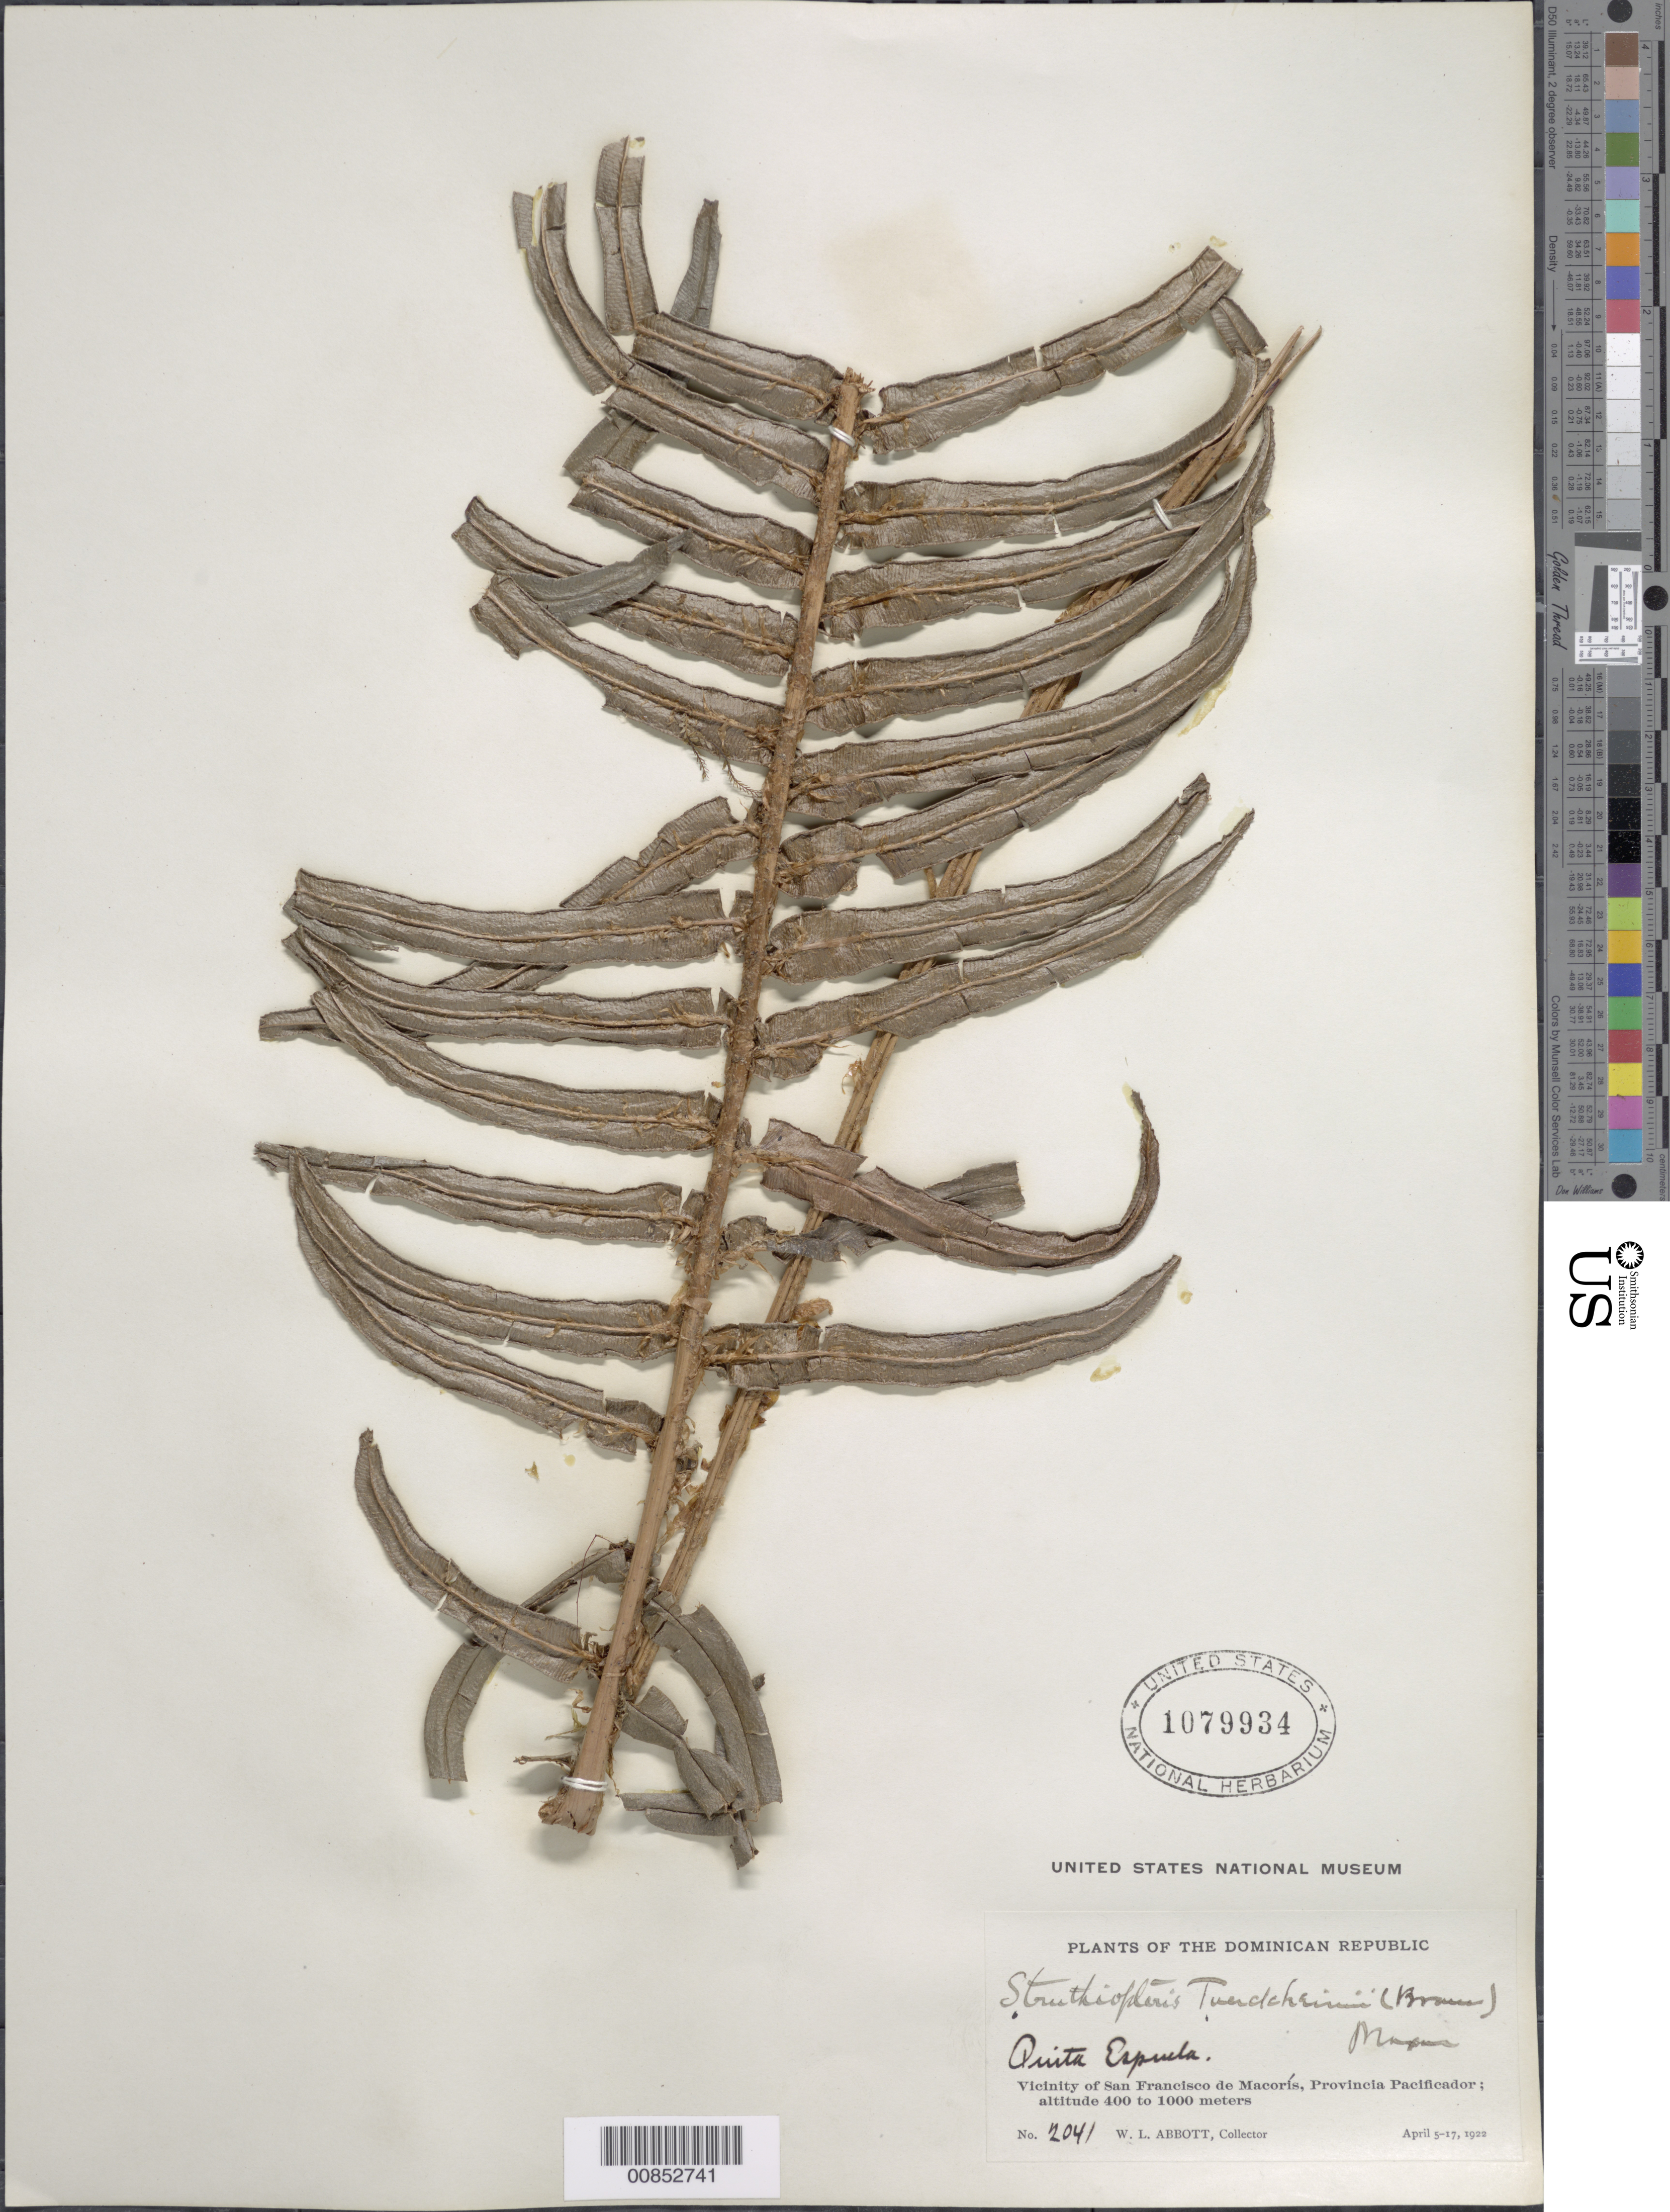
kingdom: Plantae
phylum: Tracheophyta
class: Polypodiopsida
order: Polypodiales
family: Blechnaceae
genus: Blechnum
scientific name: Blechnum tuerckheimii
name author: Brause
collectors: W. L. Abbott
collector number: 2041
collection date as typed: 05 Apr 1922 to 17 Apr 1922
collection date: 1922-04-05/1922-04-17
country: Dominican Republic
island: Hispaniola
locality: Prov. Pacificador, vicinity San Francisco de Macorís, Quita Espuela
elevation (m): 400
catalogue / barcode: US 1079934